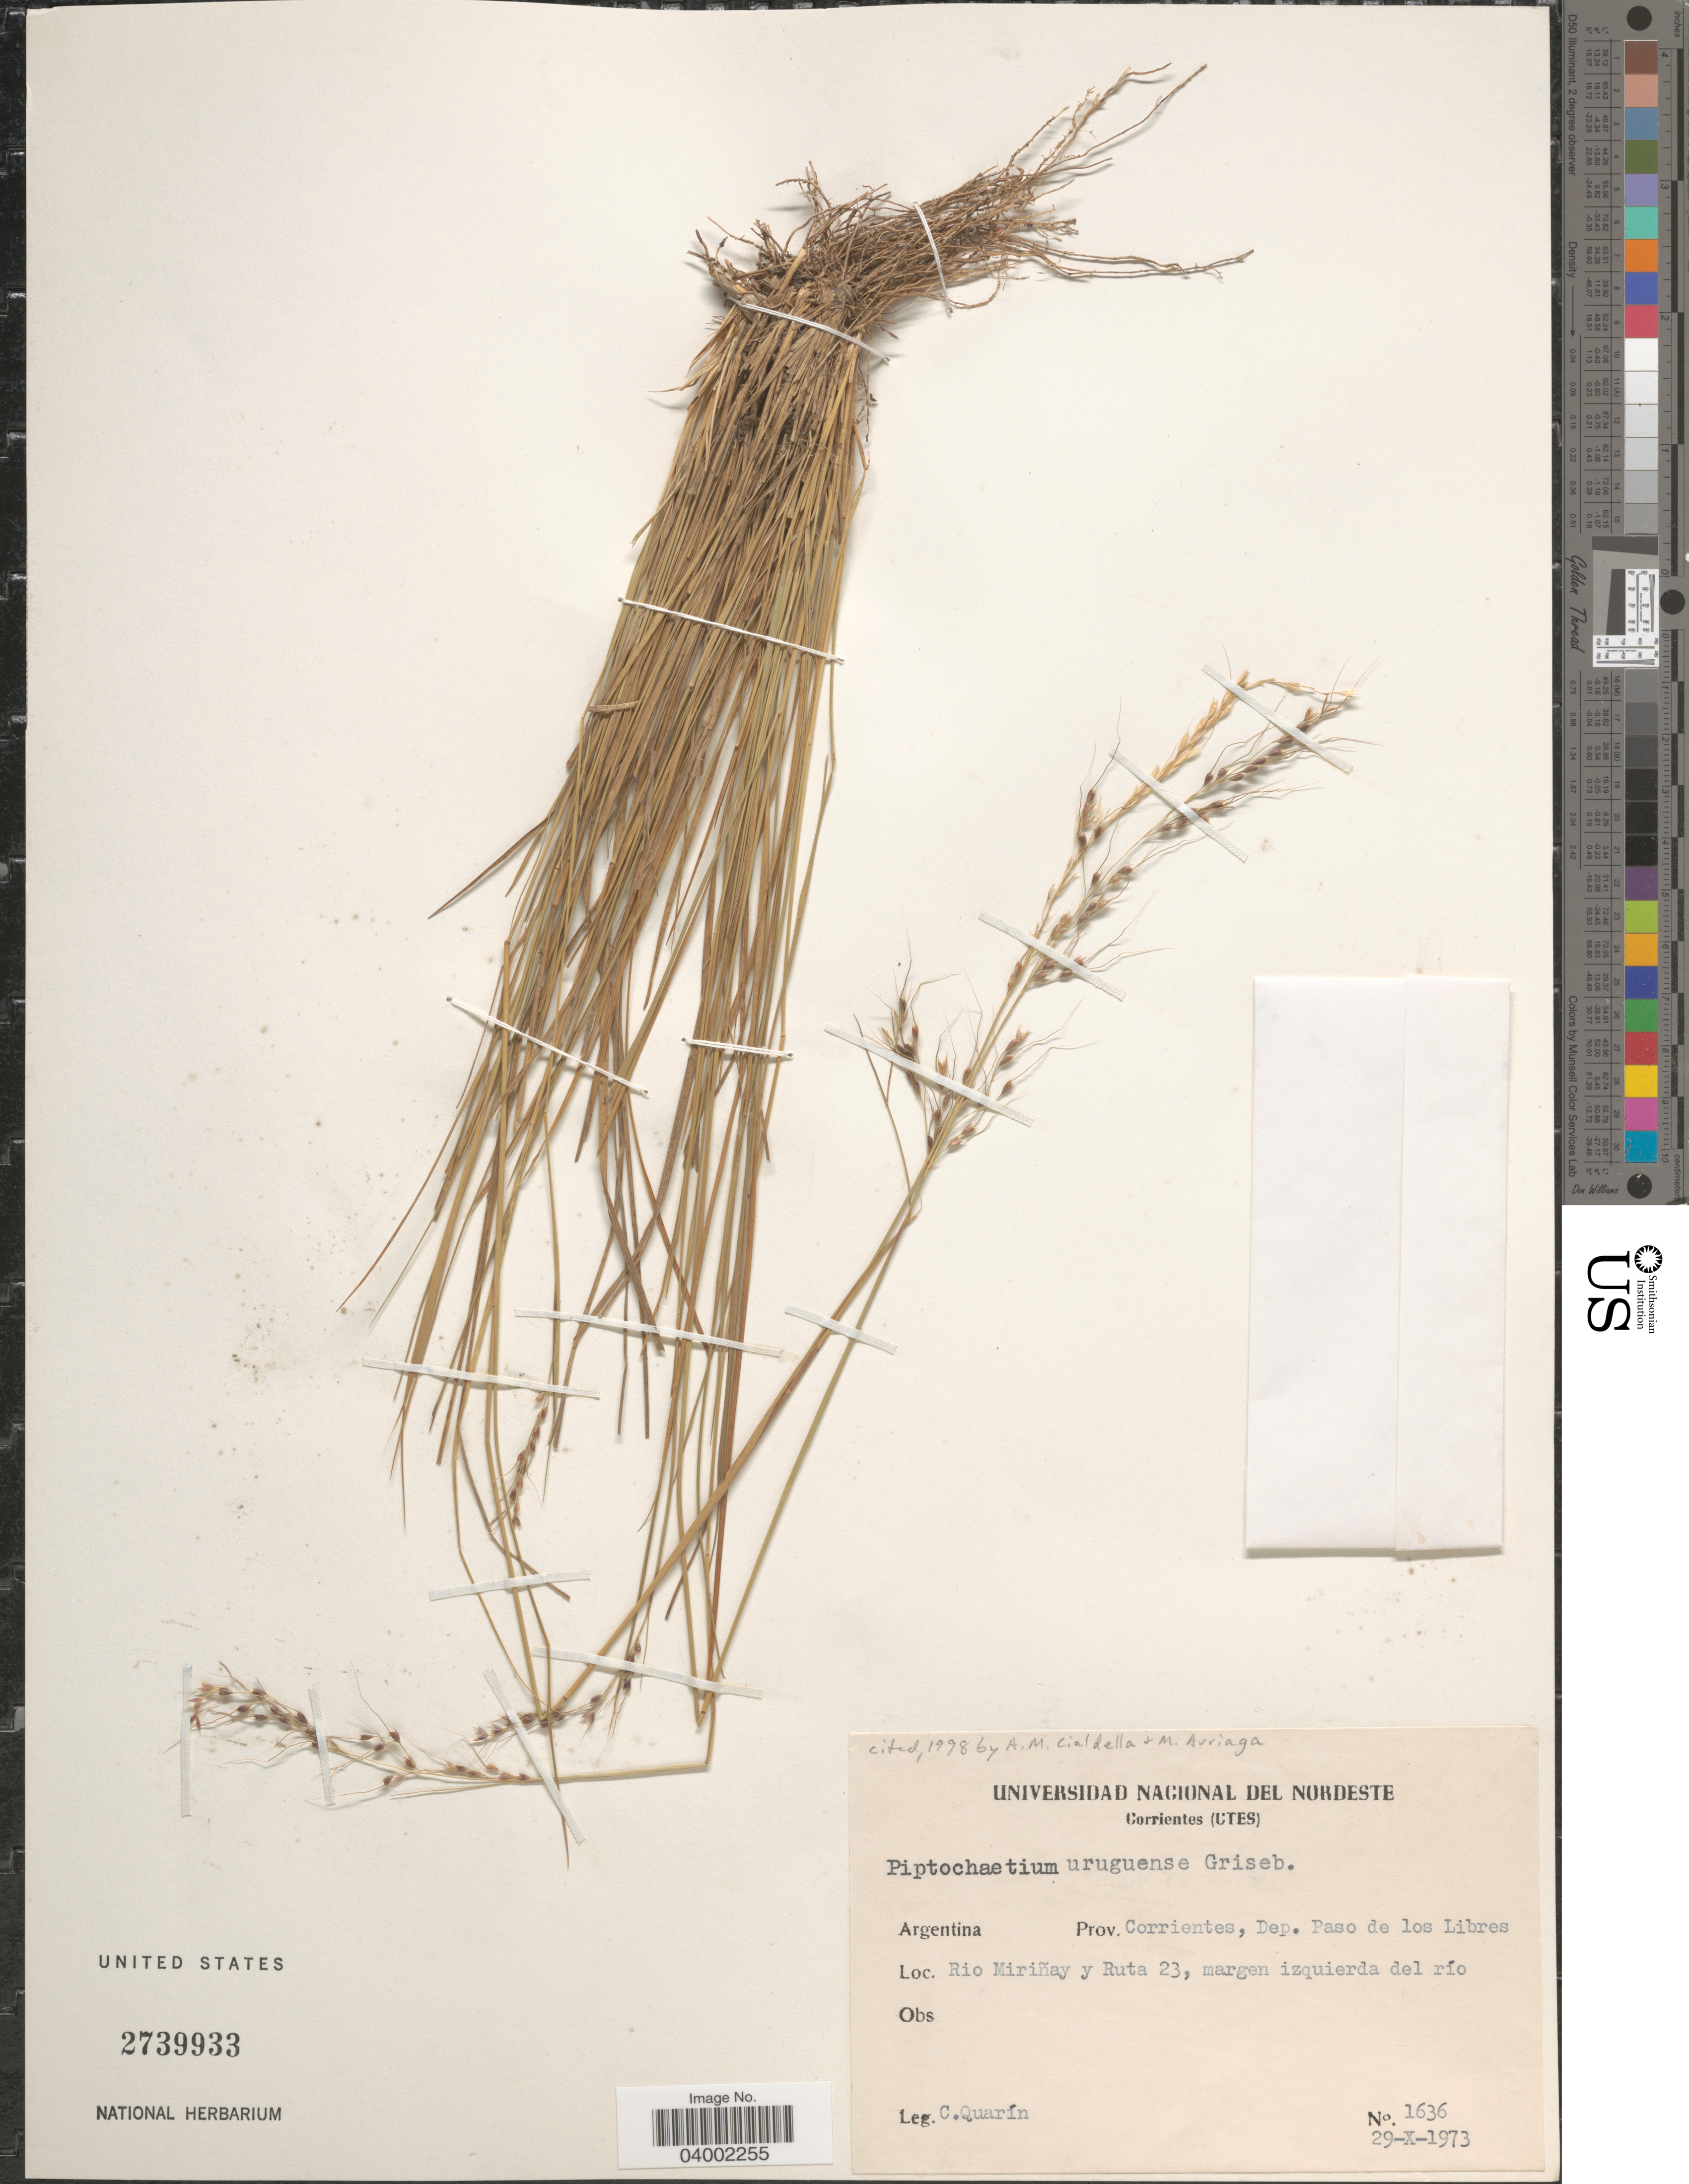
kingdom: Plantae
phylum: Tracheophyta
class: Liliopsida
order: Poales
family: Poaceae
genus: Piptochaetium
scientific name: Piptochaetium uruguense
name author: Griseb.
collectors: C. Quarín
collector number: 1636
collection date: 1973-10-29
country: Argentina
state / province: Corrientes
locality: Dep. Paso de los Libres. Rio Miriñay y Ruta 23, margen izquierda del río.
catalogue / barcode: US 2739933